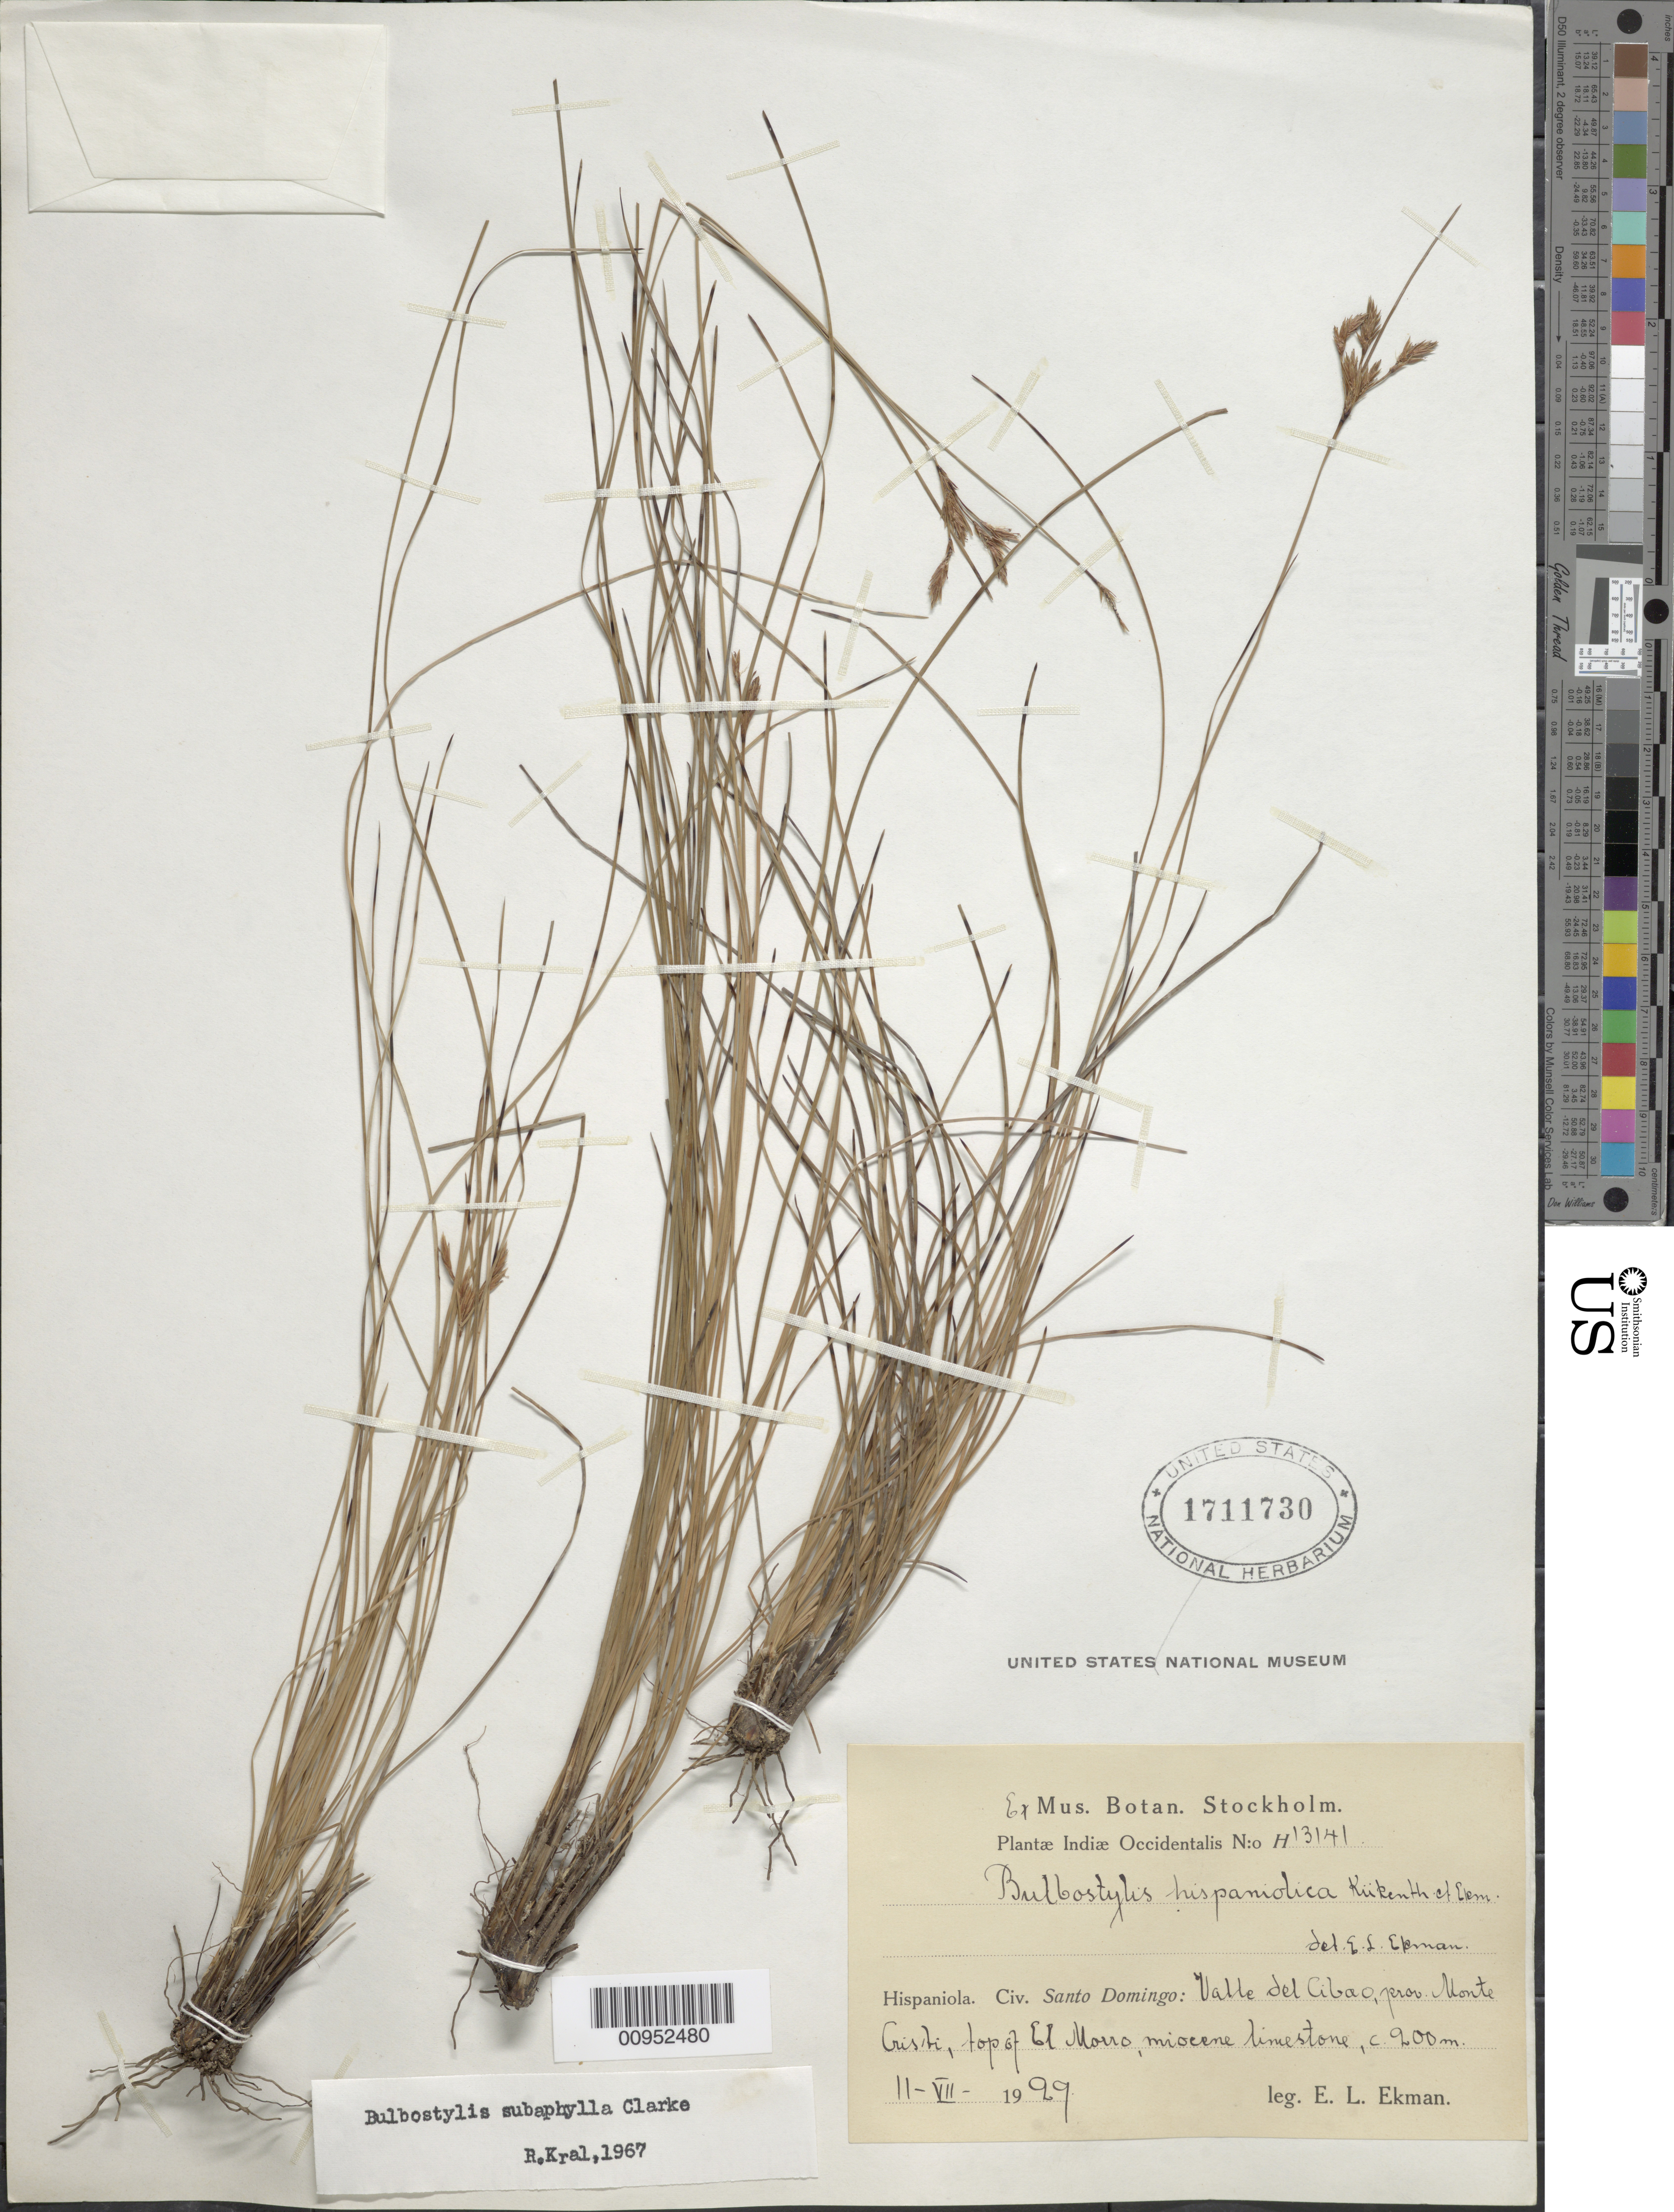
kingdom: Plantae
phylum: Tracheophyta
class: Liliopsida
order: Poales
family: Cyperaceae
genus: Bulbostylis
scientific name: Bulbostylis subaphylla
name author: C.B. Clarke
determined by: Kral, Robert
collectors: E. L. Ekman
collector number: H 13141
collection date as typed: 11 Jul 1929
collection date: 1929-07-11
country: Dominican Republic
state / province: Monte Cristi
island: Hispaniola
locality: Valle del Cibao, top of El Morro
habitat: Miocene limestone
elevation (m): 200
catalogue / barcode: US 1711730